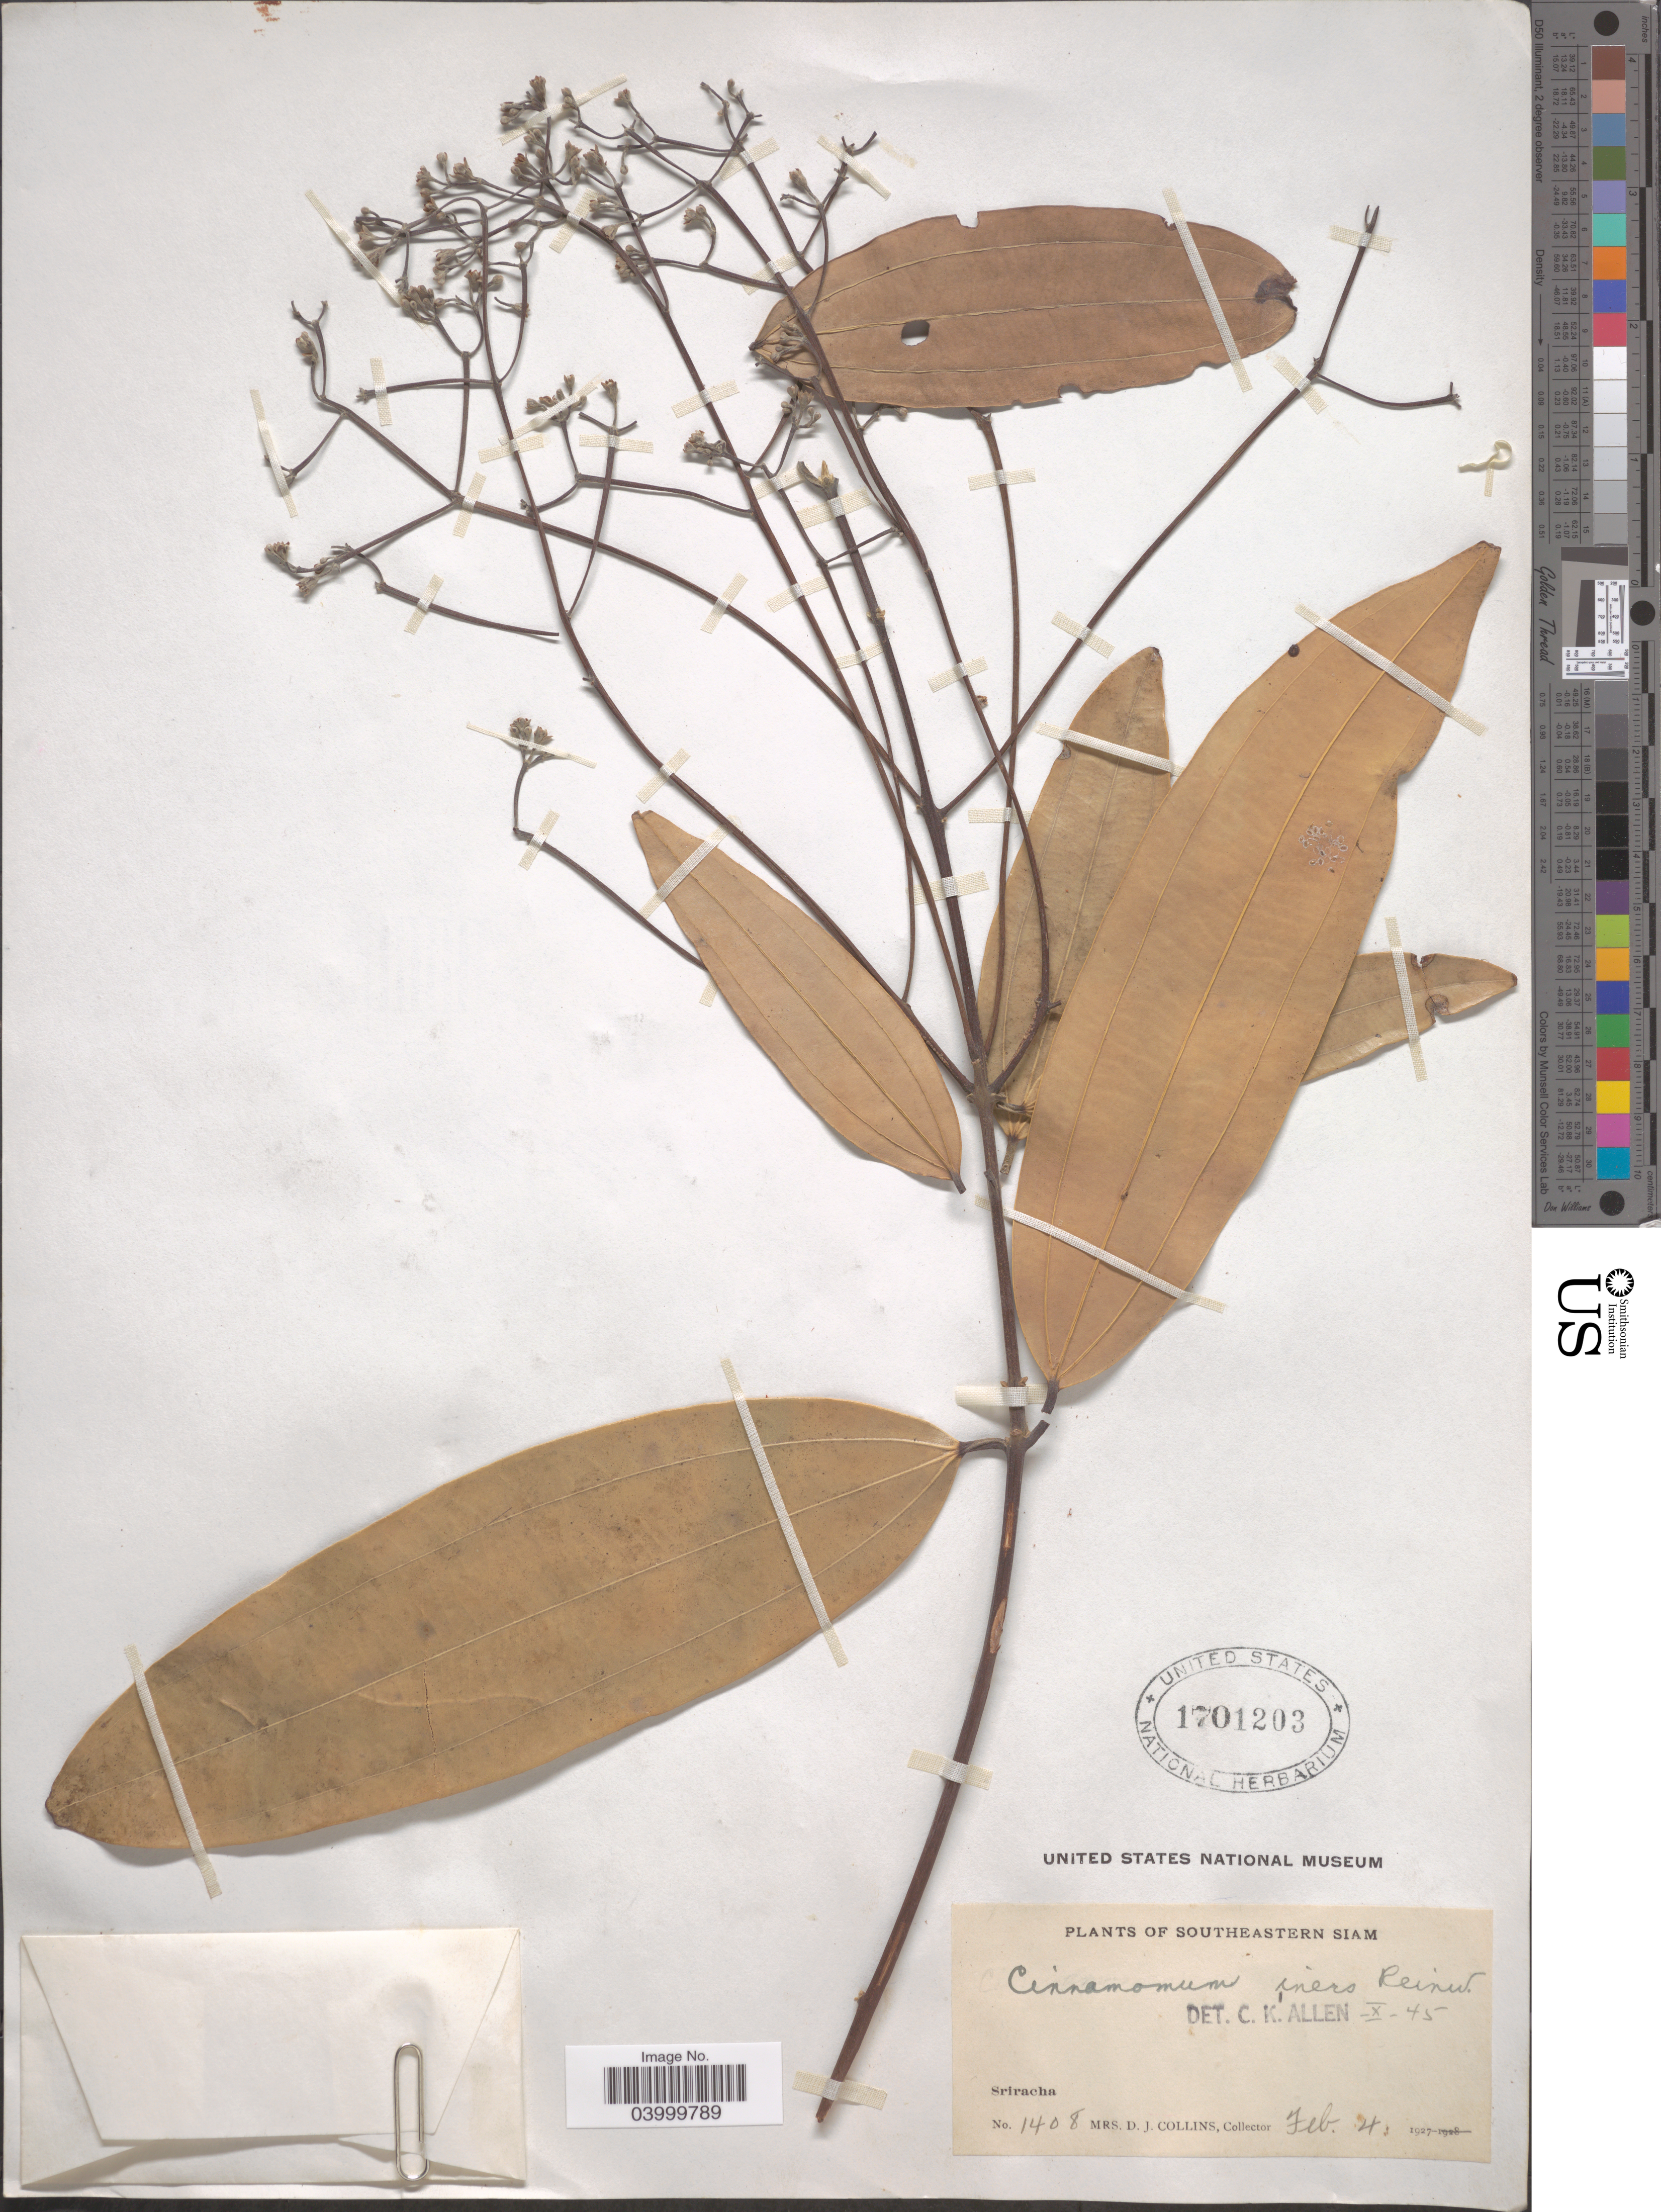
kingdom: Plantae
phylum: Tracheophyta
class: Magnoliopsida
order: Laurales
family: Lauraceae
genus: Cinnamomum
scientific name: Cinnamomum iners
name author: Reinw. ex Blume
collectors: Mrs. D. J. Collins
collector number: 1408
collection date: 1927-02-04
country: Thailand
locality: Southeastern Siam. Sriracha.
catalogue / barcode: US 1701203